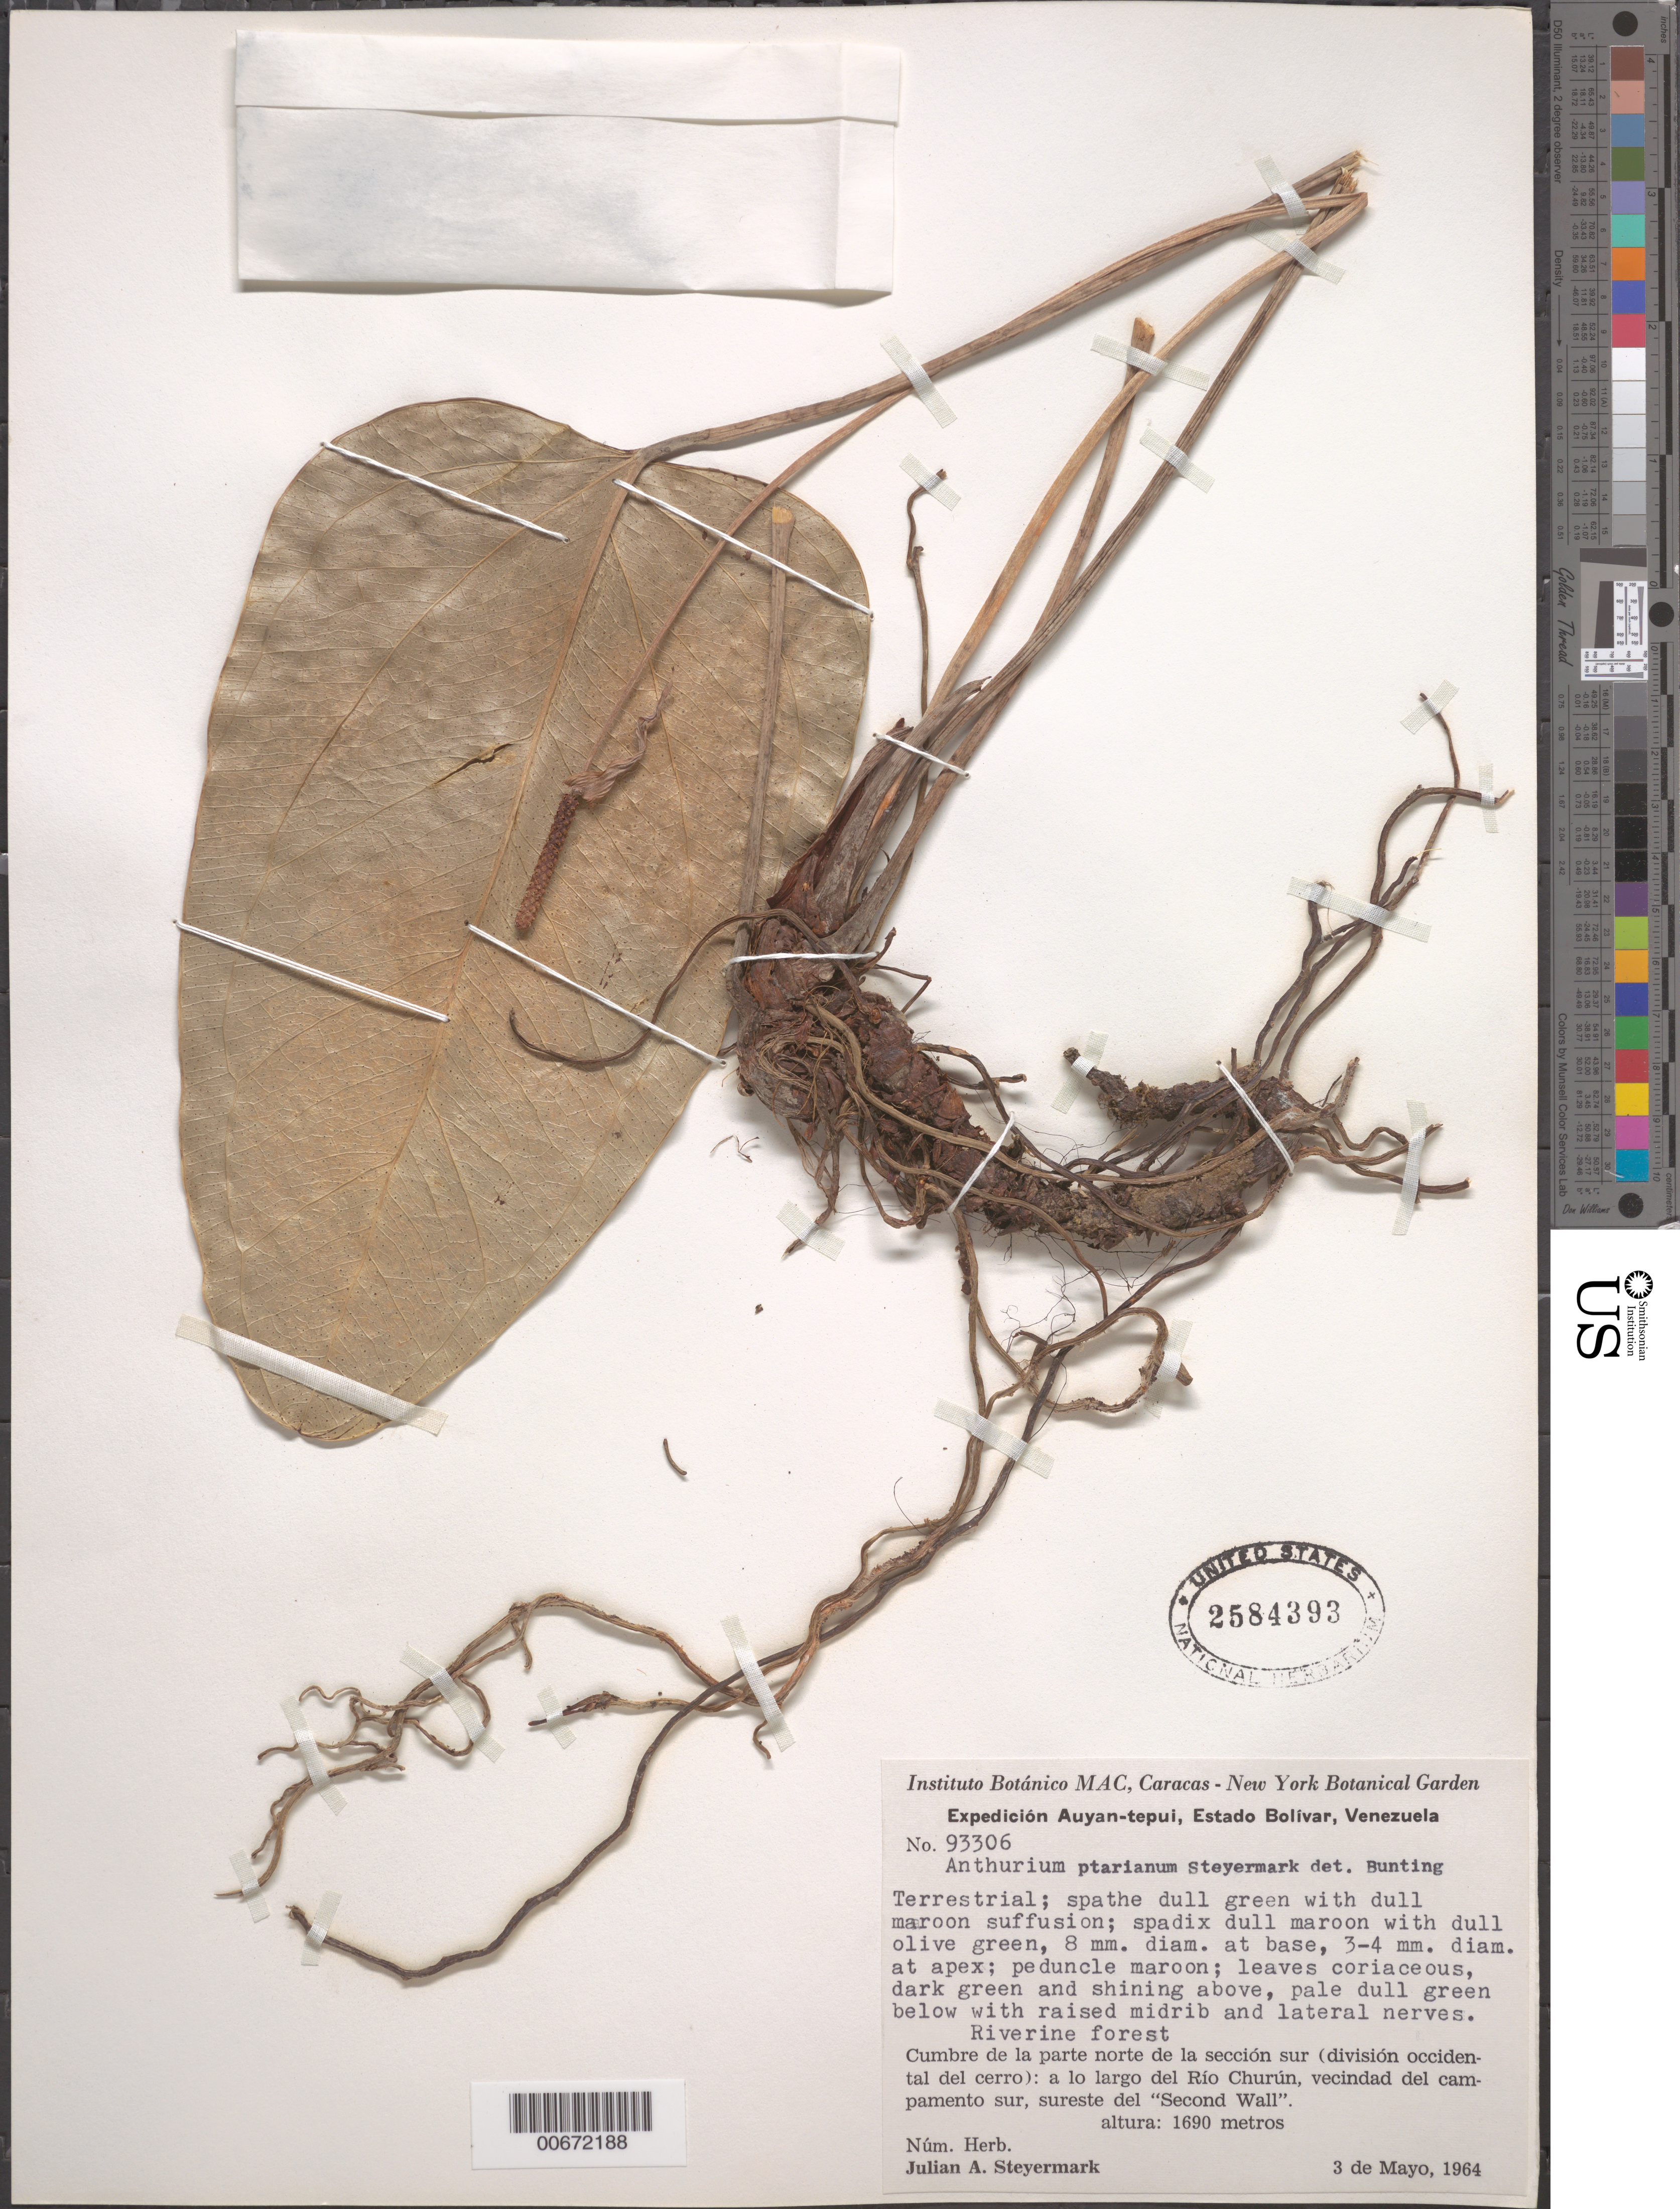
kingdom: Plantae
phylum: Tracheophyta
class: Liliopsida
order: Alismatales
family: Araceae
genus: Anthurium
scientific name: Anthurium ptarianum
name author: Steyerm.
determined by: Bunting, G. S.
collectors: J. Steyermark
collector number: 93306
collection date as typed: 3-May-64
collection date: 1964-05-03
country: Venezuela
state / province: Bolívar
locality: Auyan-tepuí, cumbre de la parte norte de la seccion sur (division occidental del cerro); Río Churún, vic del campamento sur, SE del "Second Wall"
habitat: Riverine forest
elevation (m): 1690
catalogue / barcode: US 2584393